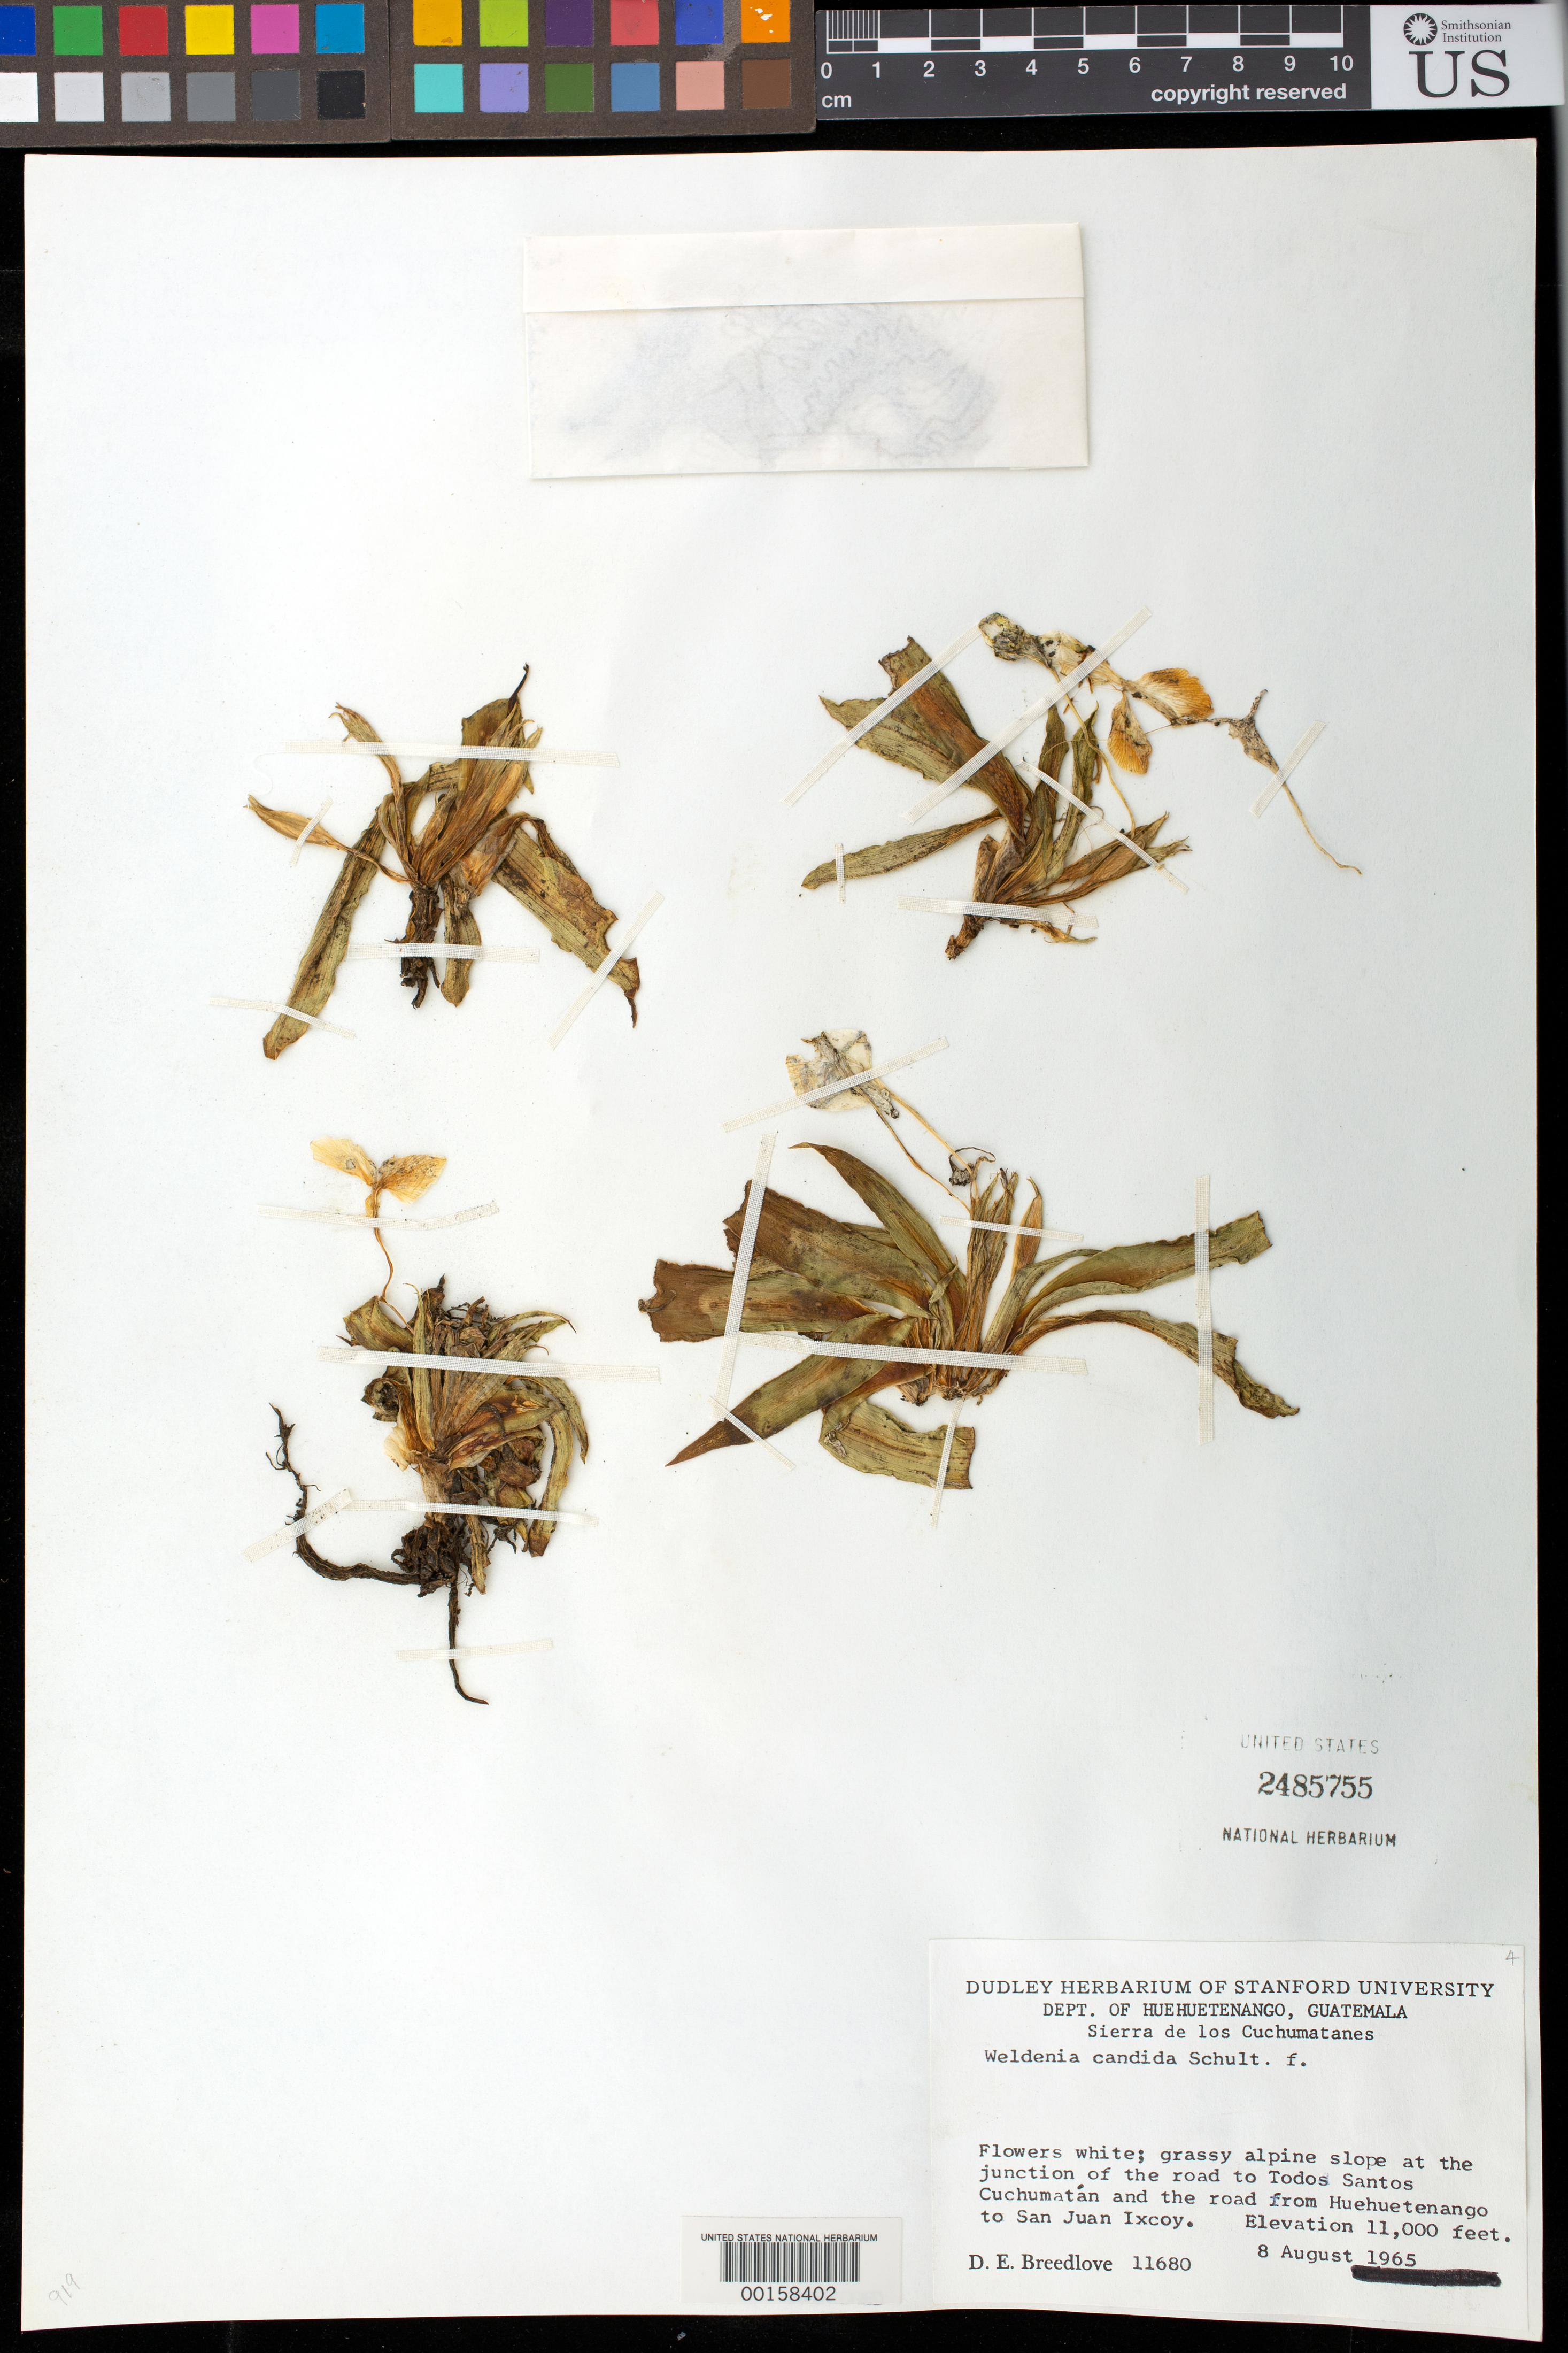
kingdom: Plantae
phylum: Tracheophyta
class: Liliopsida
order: Commelinales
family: Commelinaceae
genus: Weldenia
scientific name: Weldenia candida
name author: Schult. f.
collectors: D. E. Breedlove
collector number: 11680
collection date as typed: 08 Aug 1965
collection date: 1965-08-08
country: Guatemala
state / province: Huehuetenango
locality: Sierra de las Cuchumatanes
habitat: Grassy alpine slope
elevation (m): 3355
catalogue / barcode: US 2485755